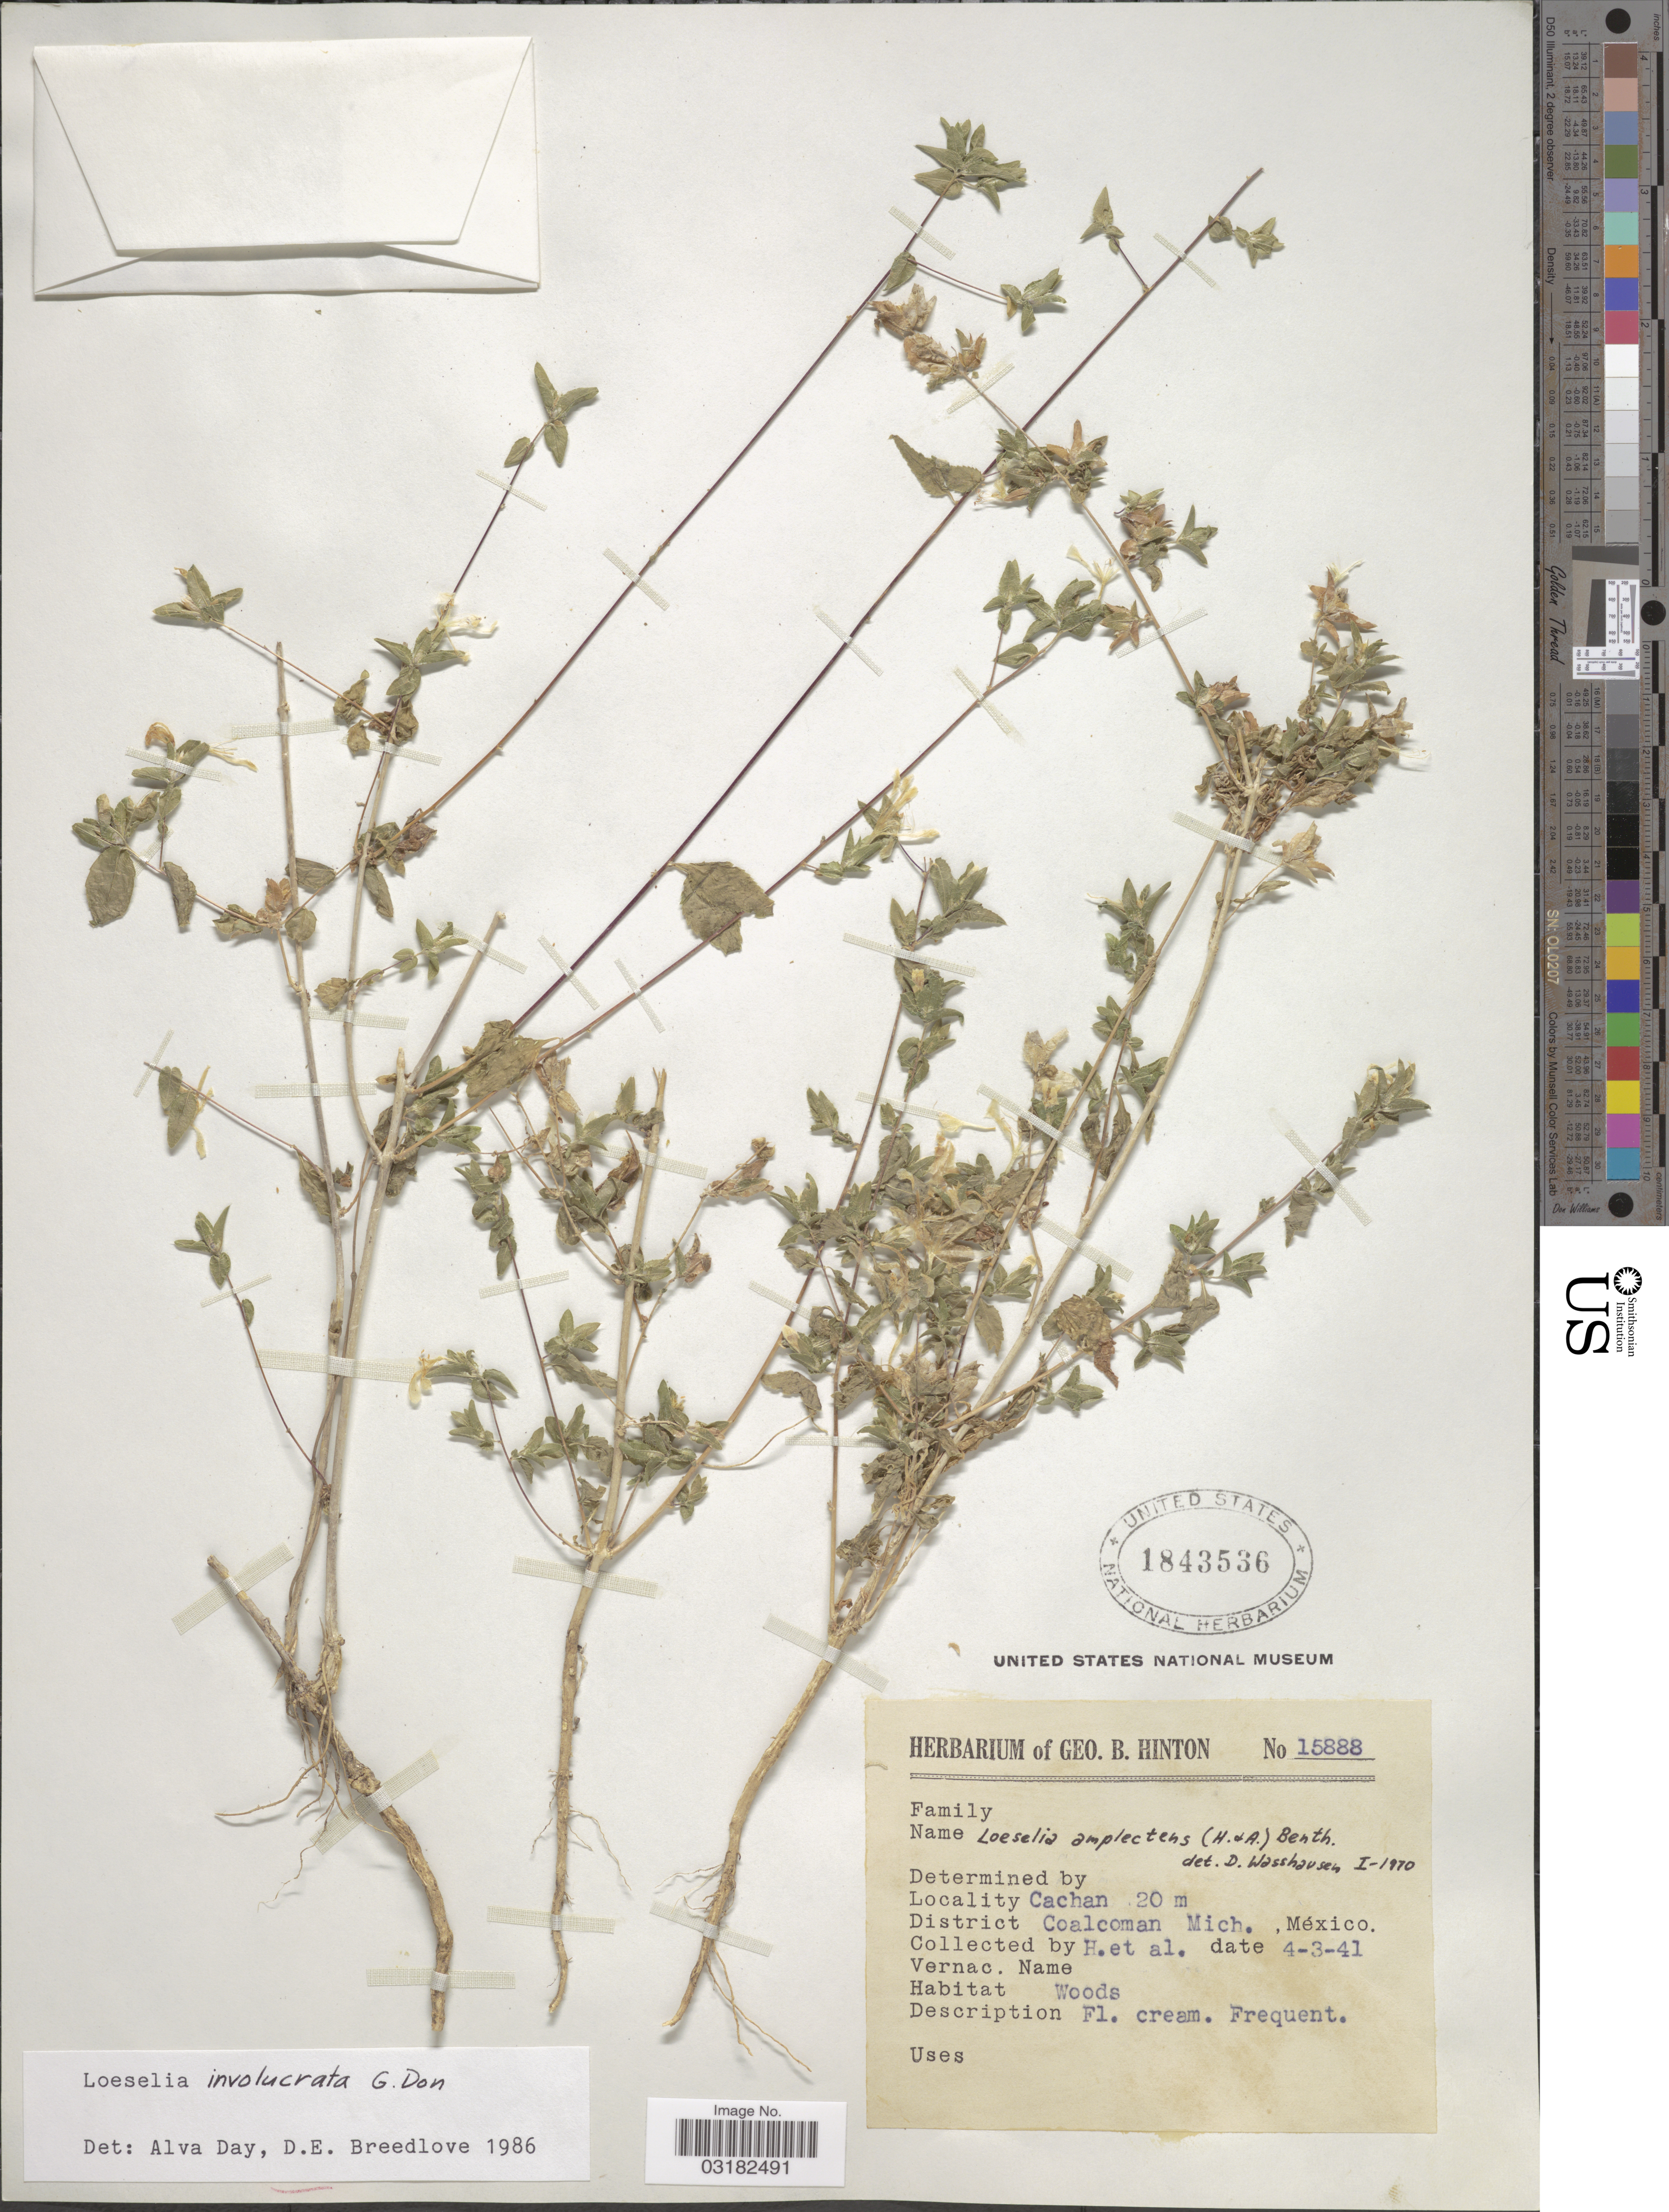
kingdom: Plantae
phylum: Tracheophyta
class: Magnoliopsida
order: Ericales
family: Polemoniaceae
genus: Loeselia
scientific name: Loeselia involucrata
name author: G. Don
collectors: G. B. Hinton & et al.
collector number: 15888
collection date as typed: Transcribed d/m/y: 4/3/41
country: Mexico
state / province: Michoacán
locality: Cachan. District Coalcoman Mich. Woods.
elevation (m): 20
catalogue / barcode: US 1843536